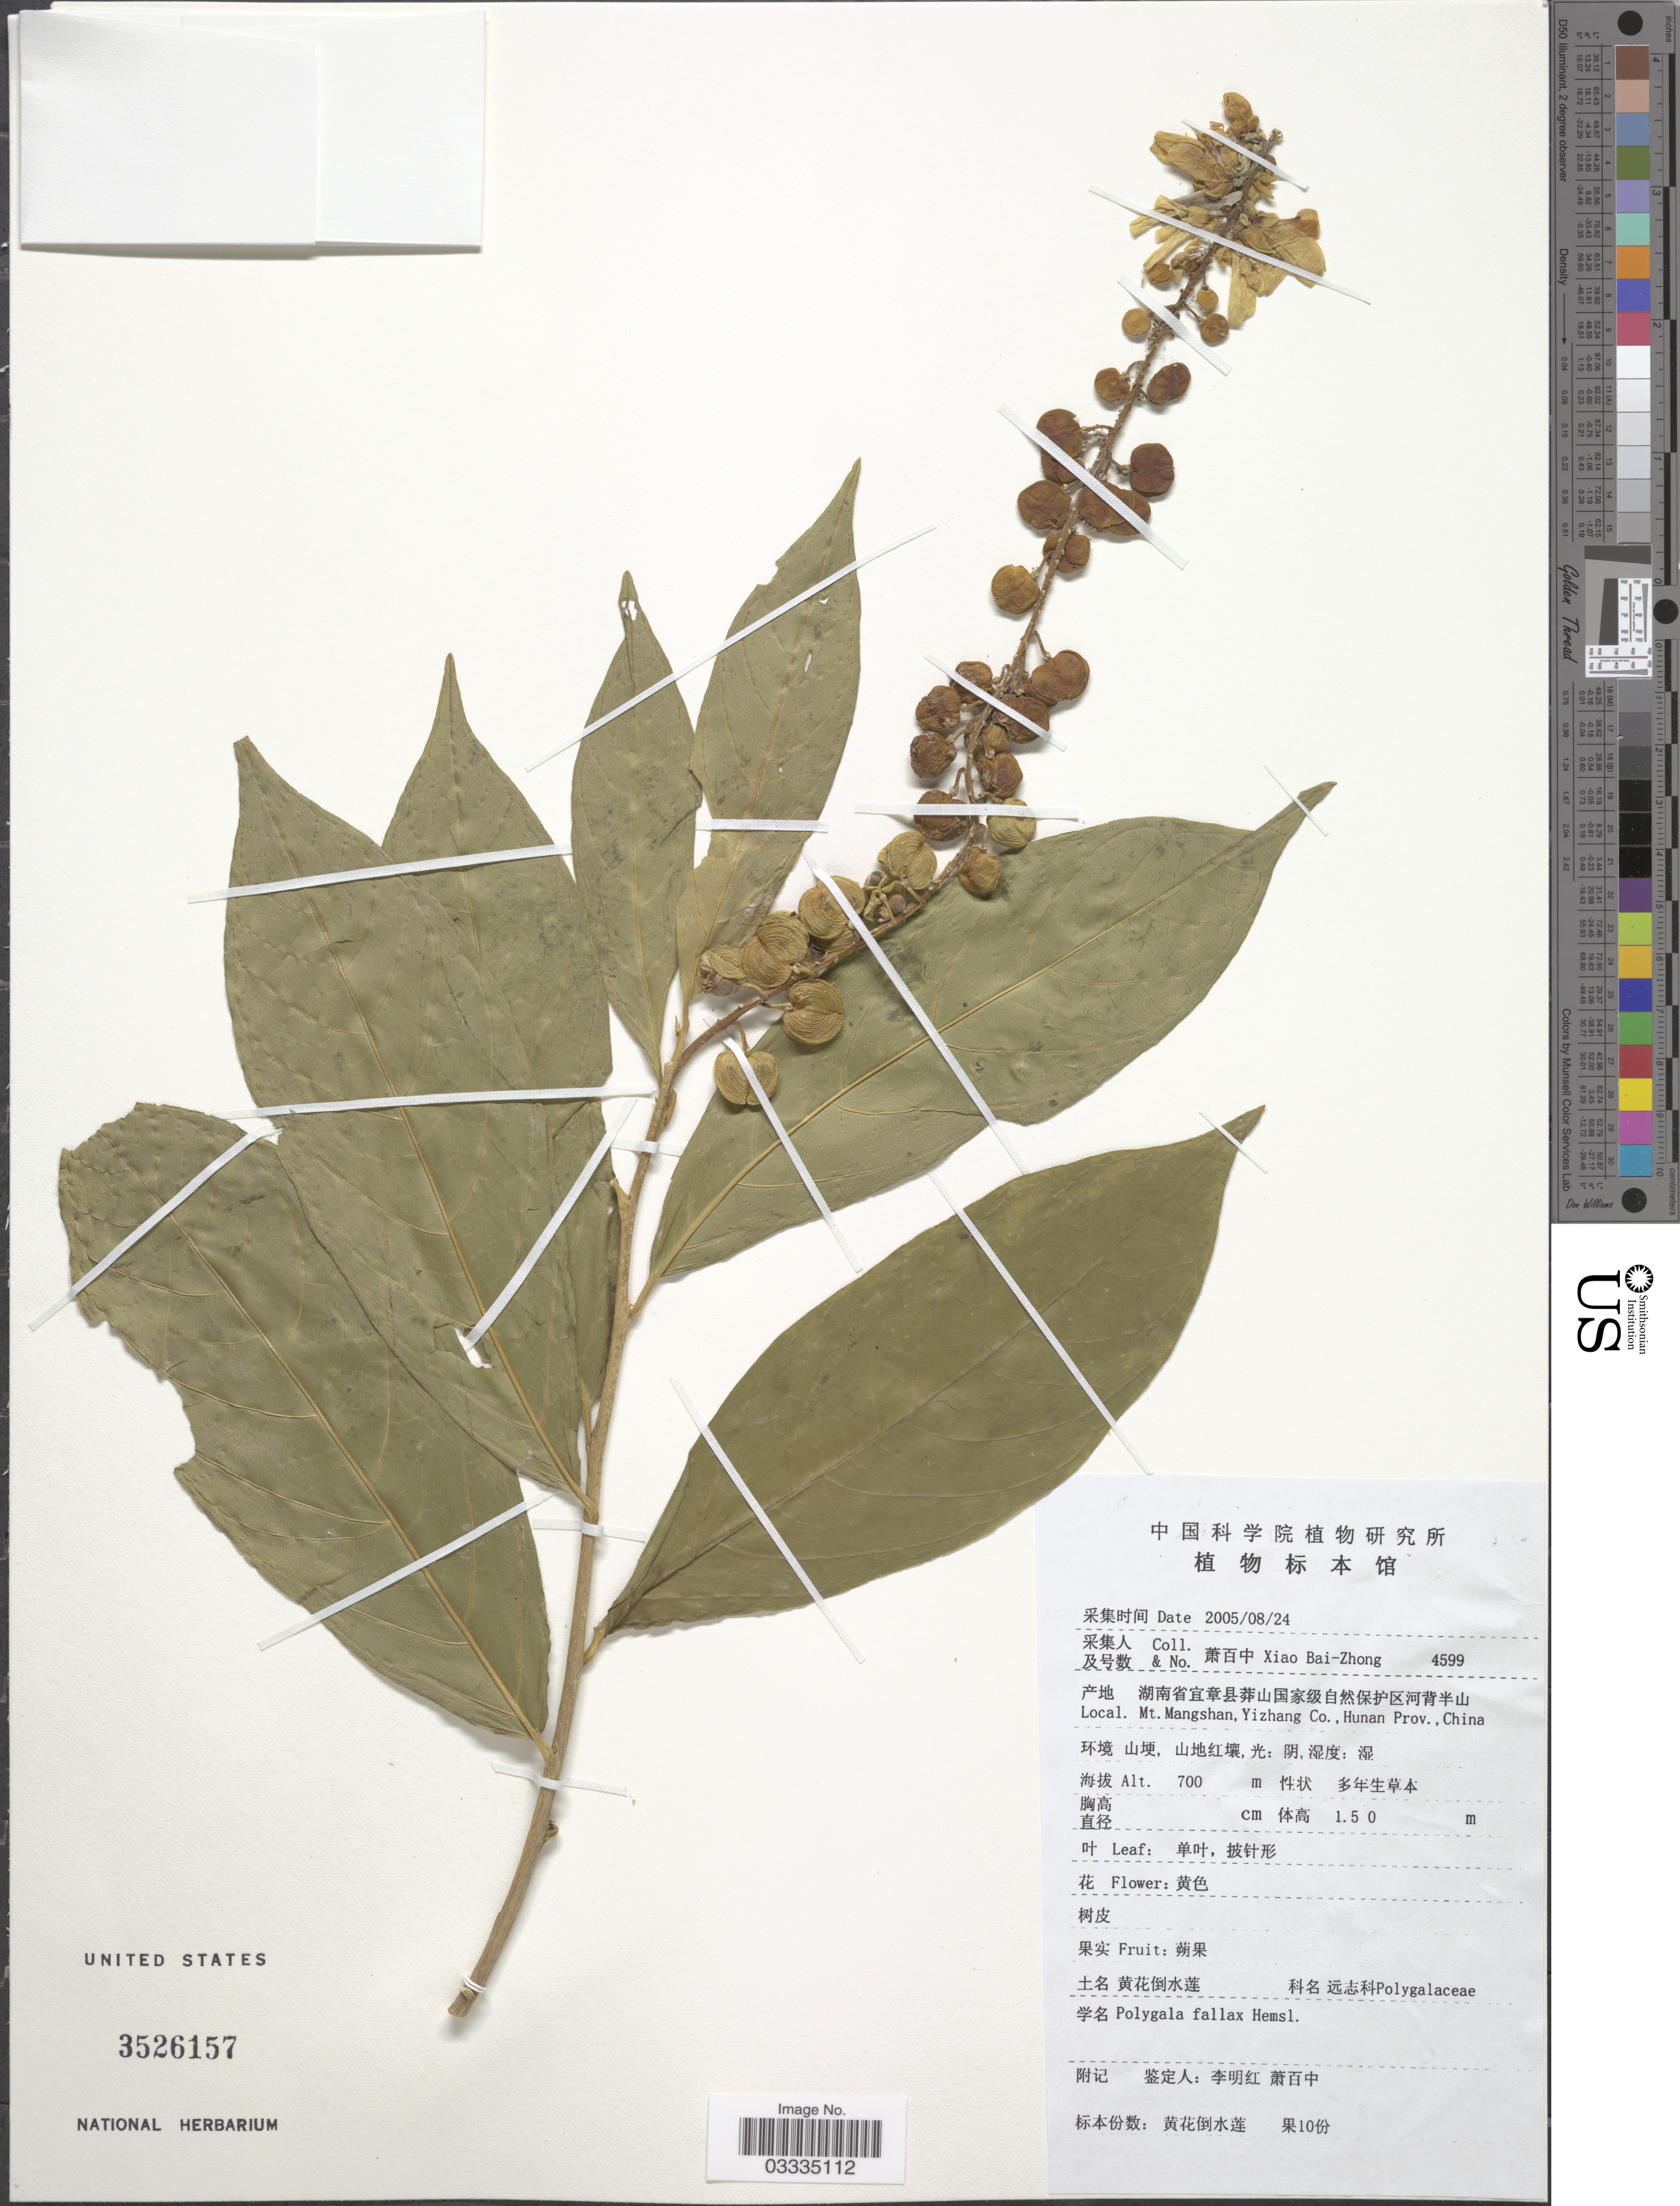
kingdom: Plantae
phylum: Tracheophyta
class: Magnoliopsida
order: Fabales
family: Polygalaceae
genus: Polygala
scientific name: Polygala fallax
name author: Hemsl.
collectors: B. Z. Xiao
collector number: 4599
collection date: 2005-08-24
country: China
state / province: Hunan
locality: Mt. Mangshan, Yizhang Co.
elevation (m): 700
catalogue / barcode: US 3526157